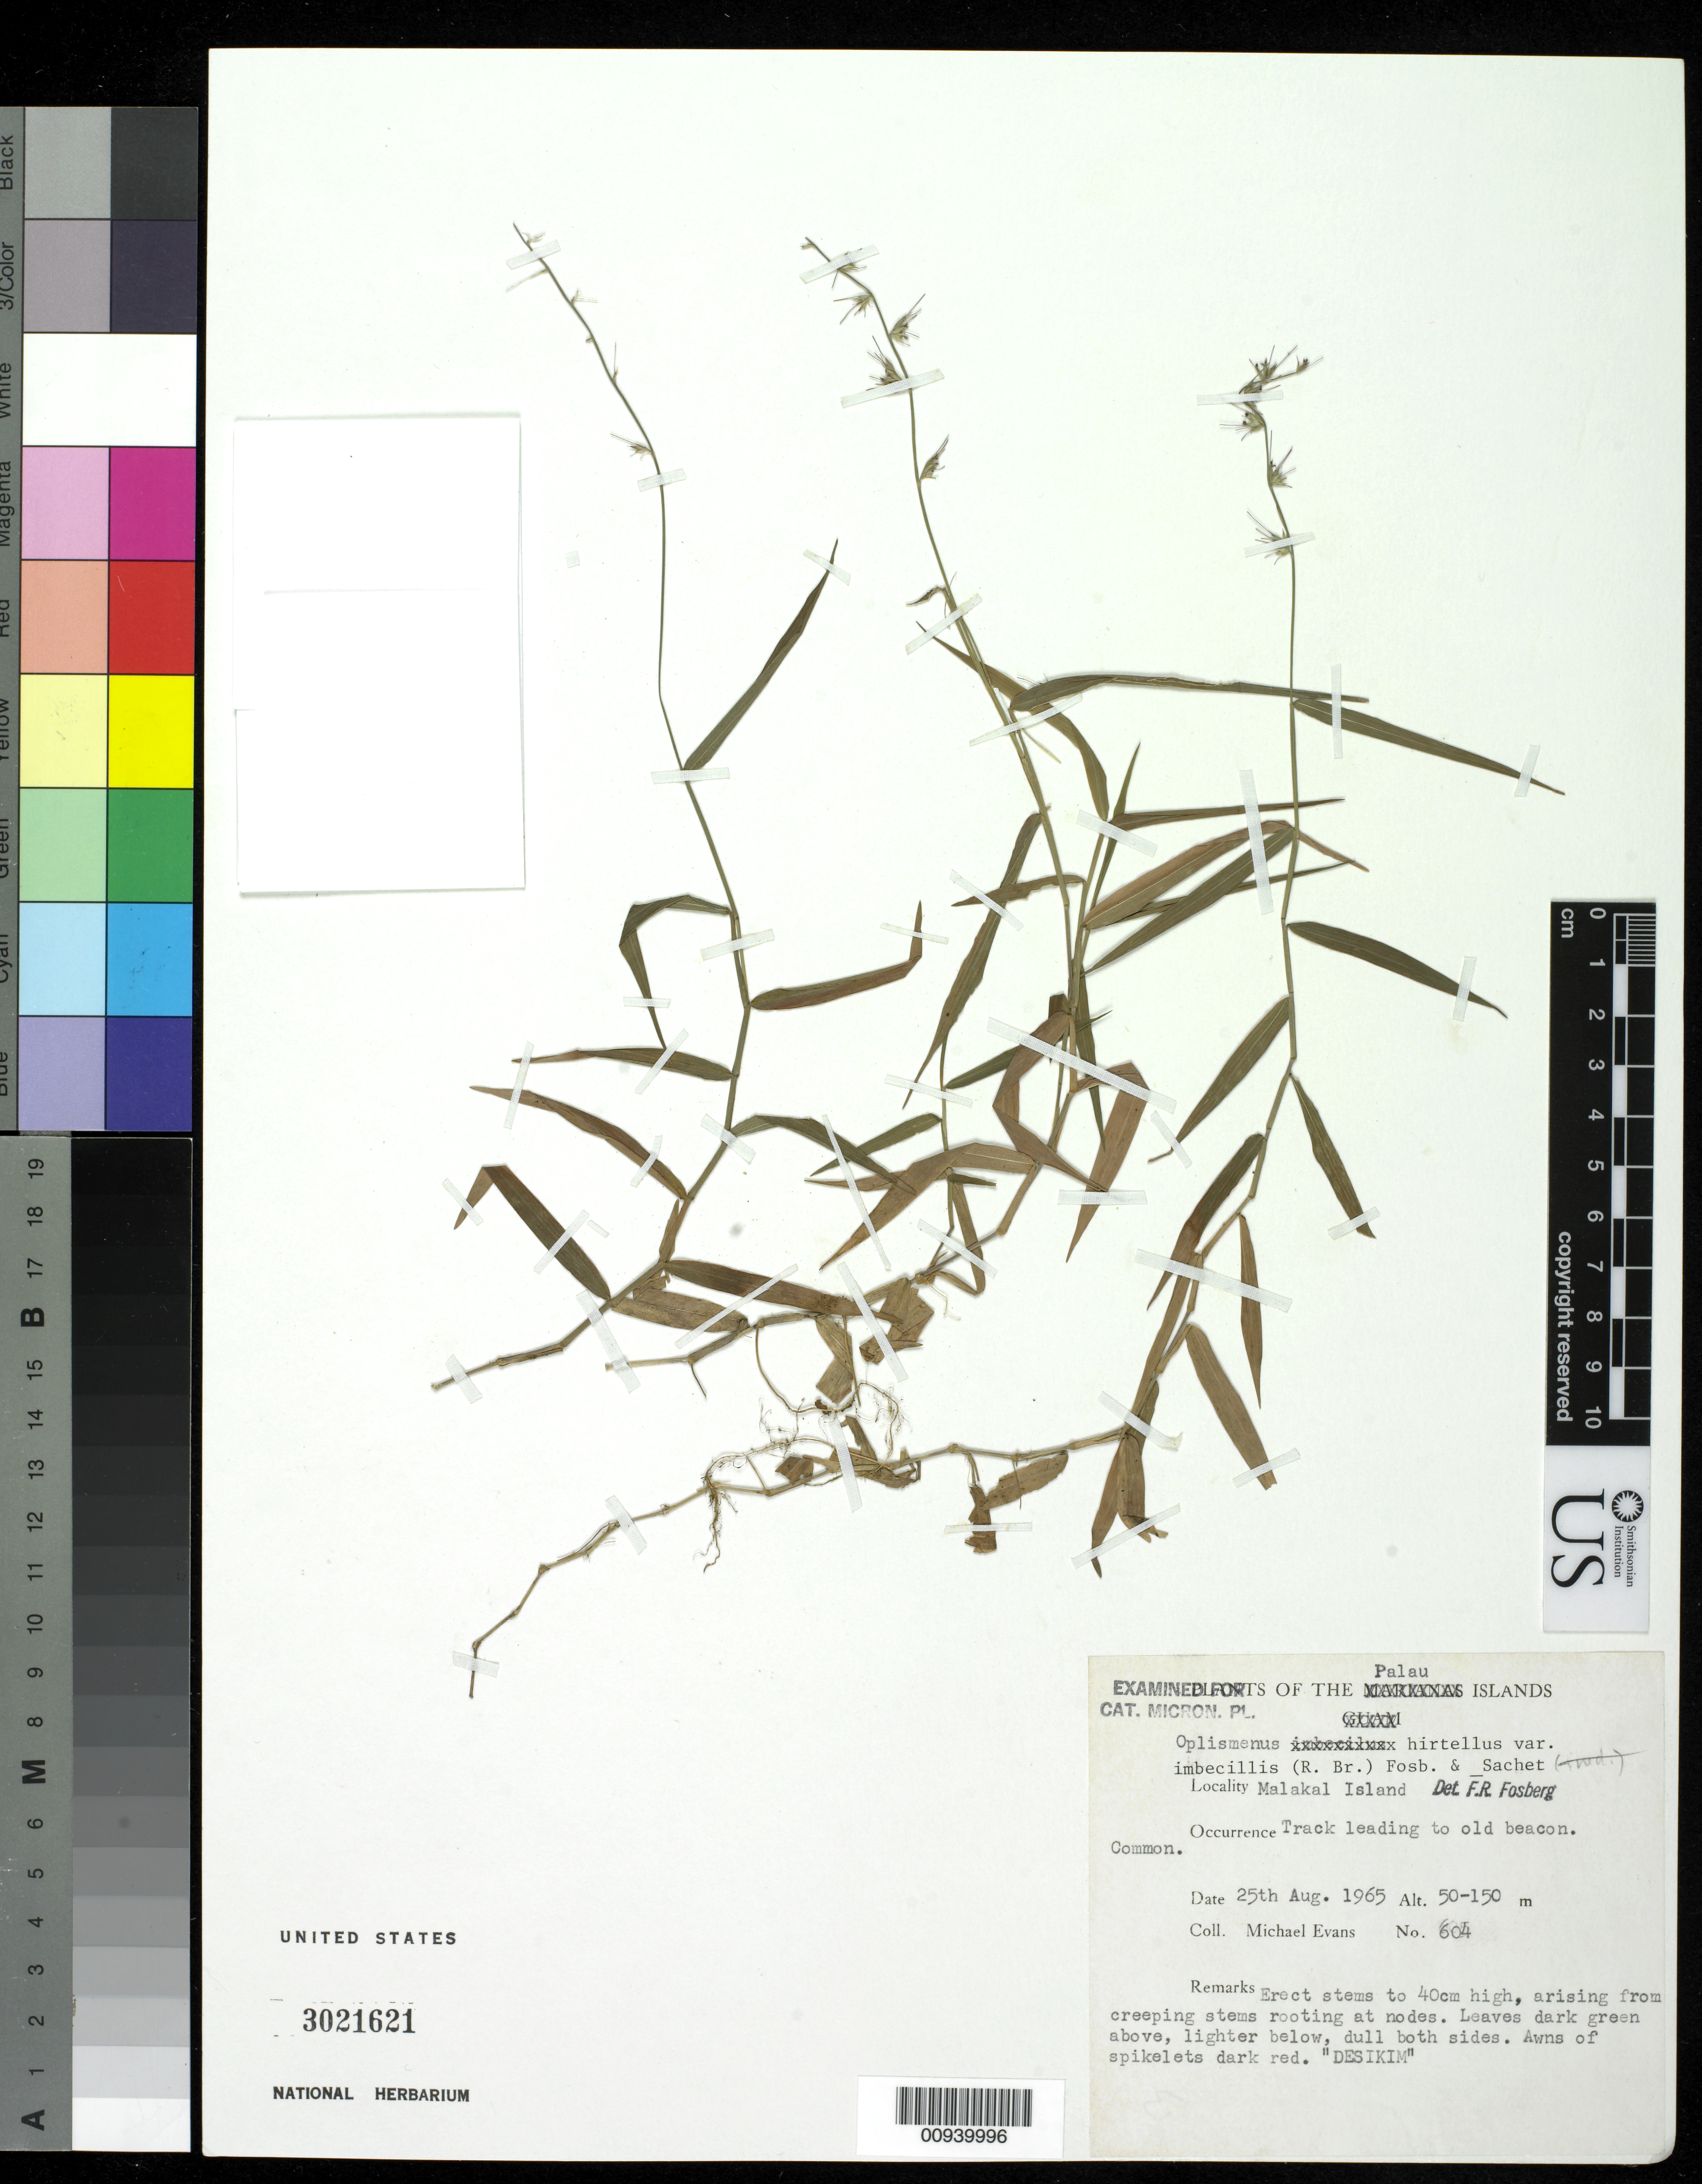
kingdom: Plantae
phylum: Tracheophyta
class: Liliopsida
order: Poales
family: Poaceae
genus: Oplismenus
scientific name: Oplismenus hirtellus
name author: (L.) P. Beauv.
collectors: M. Evans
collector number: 604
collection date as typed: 25 Aug 1965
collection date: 1965-08-25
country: Palau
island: Ngemelachel (Malakal)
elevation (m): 50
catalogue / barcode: US 3021621